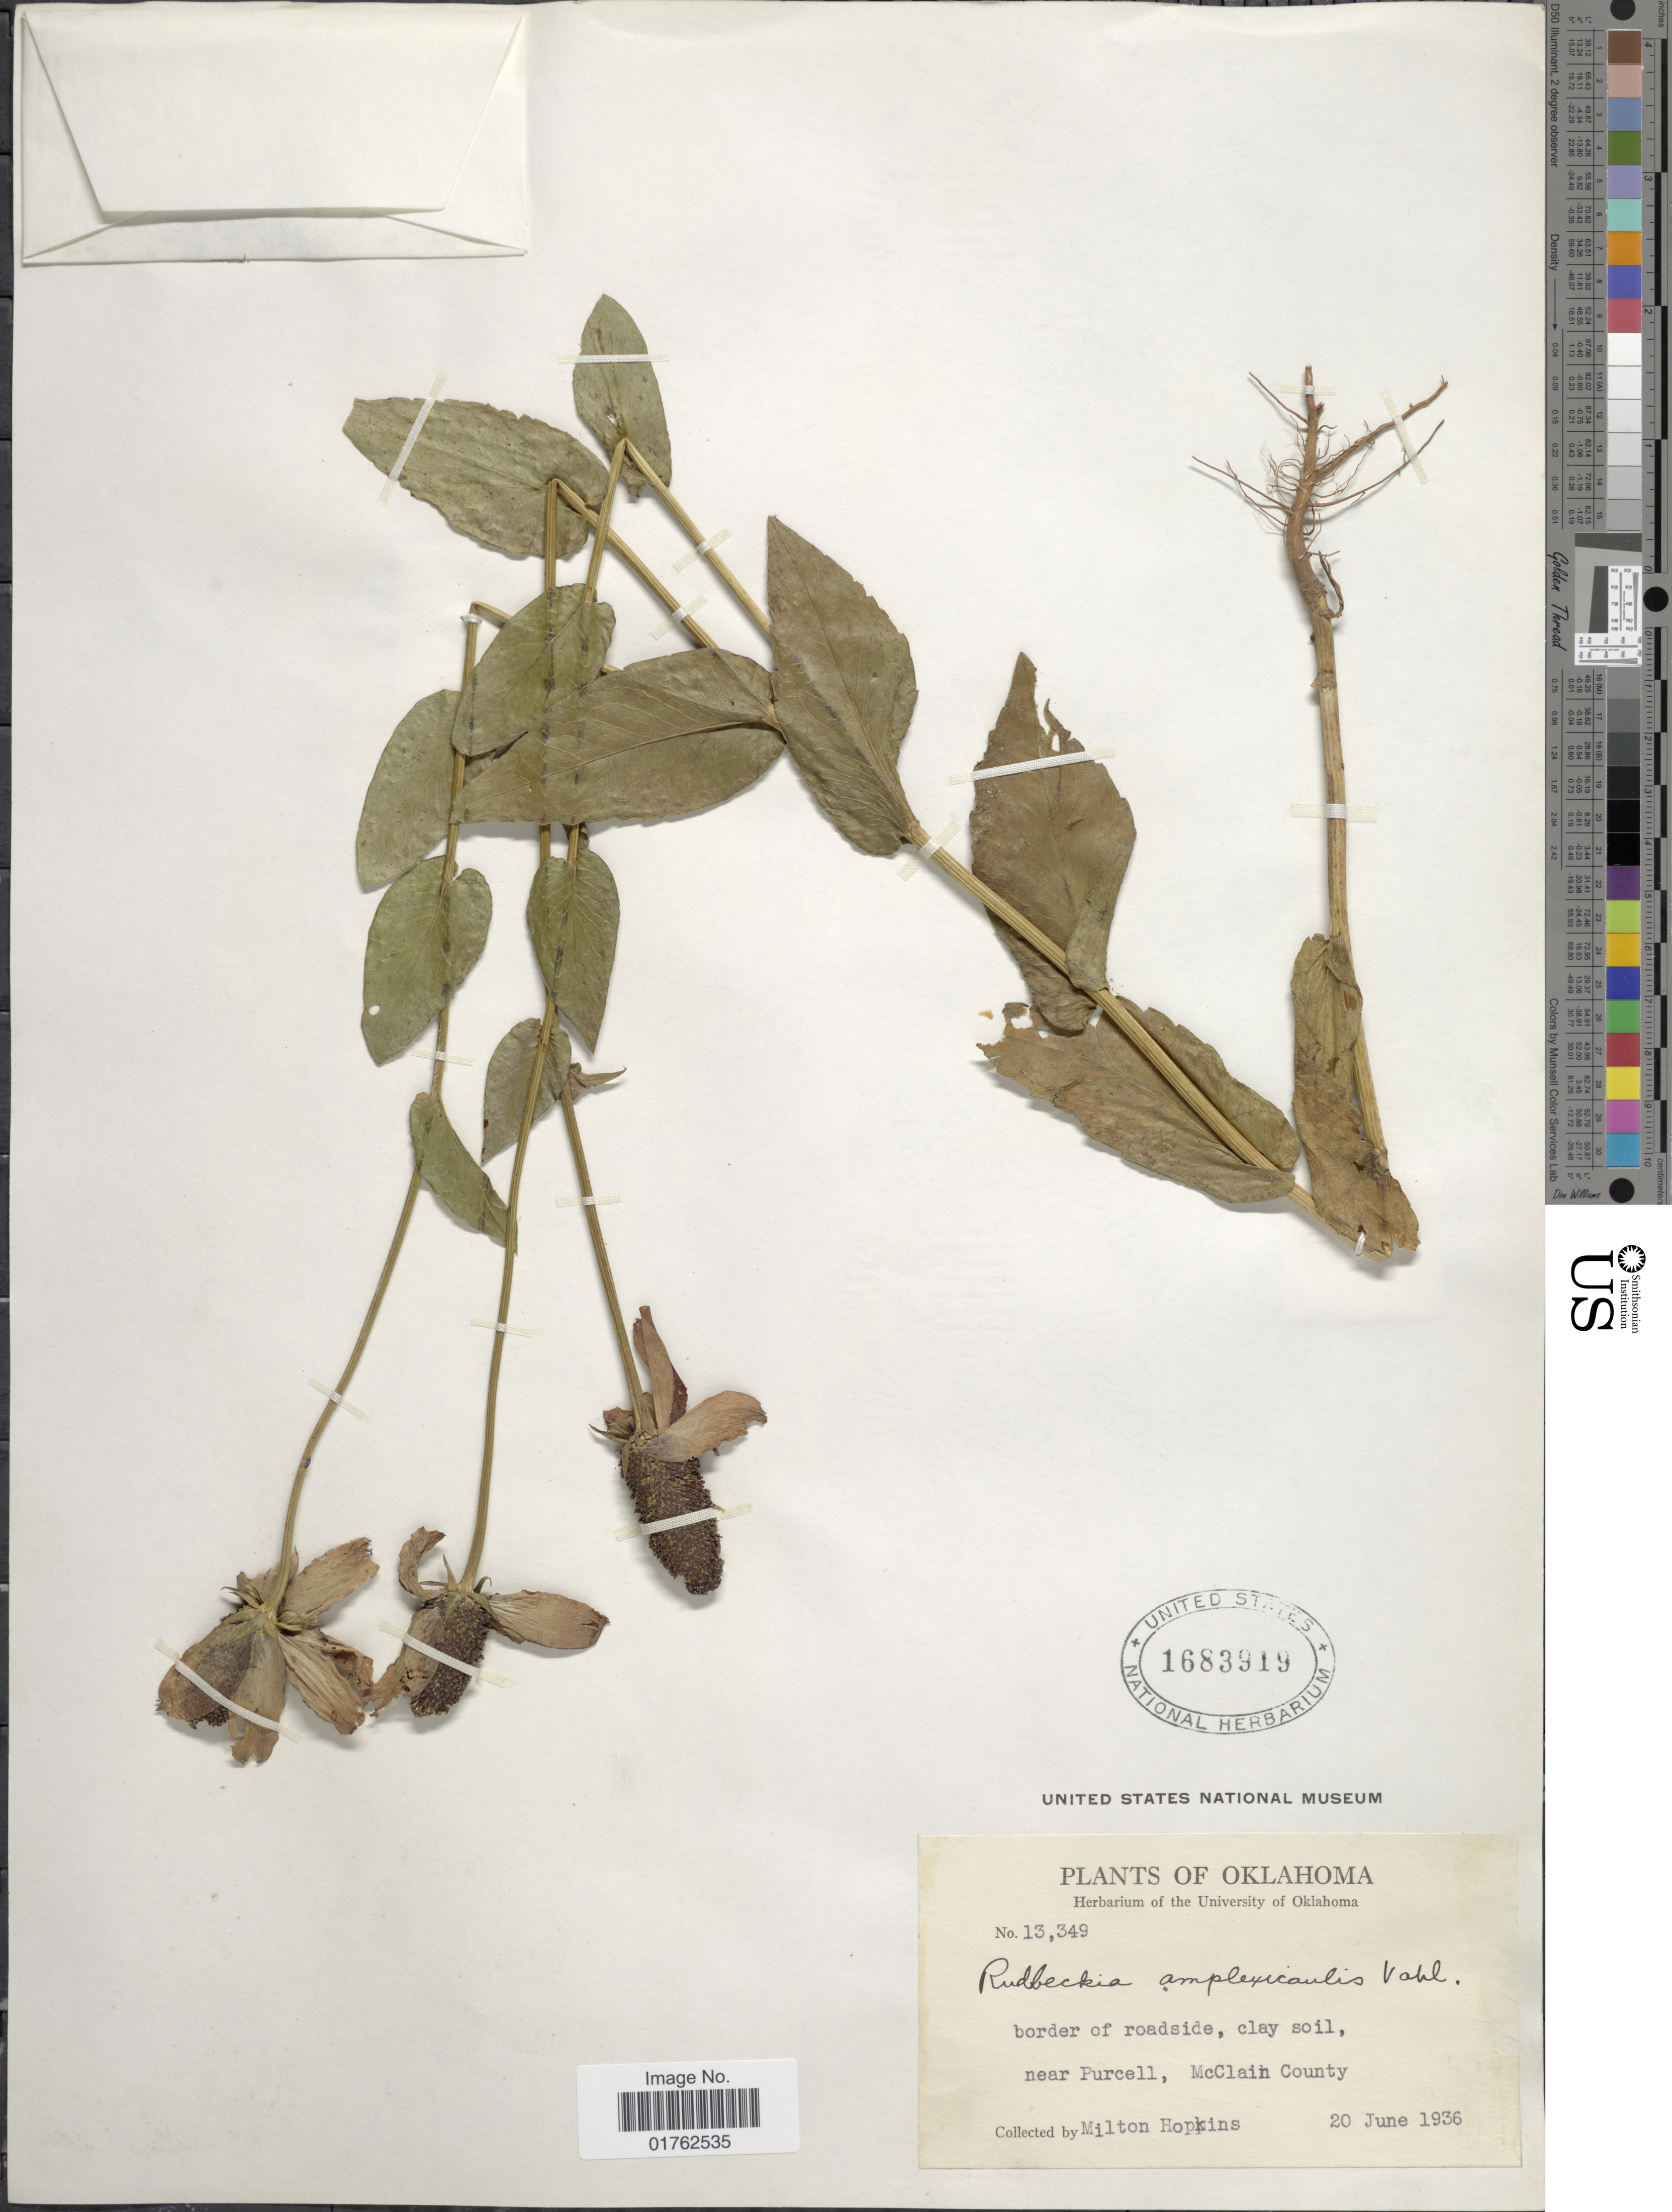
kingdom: Plantae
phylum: Tracheophyta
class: Magnoliopsida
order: Asterales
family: Asteraceae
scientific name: Dracopis amplexicaulis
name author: (Vahl) Cass.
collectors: M. Hopkins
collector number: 133479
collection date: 1936-06-20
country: United States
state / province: Oklahoma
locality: Near Purcell, McClain County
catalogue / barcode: US 1683919